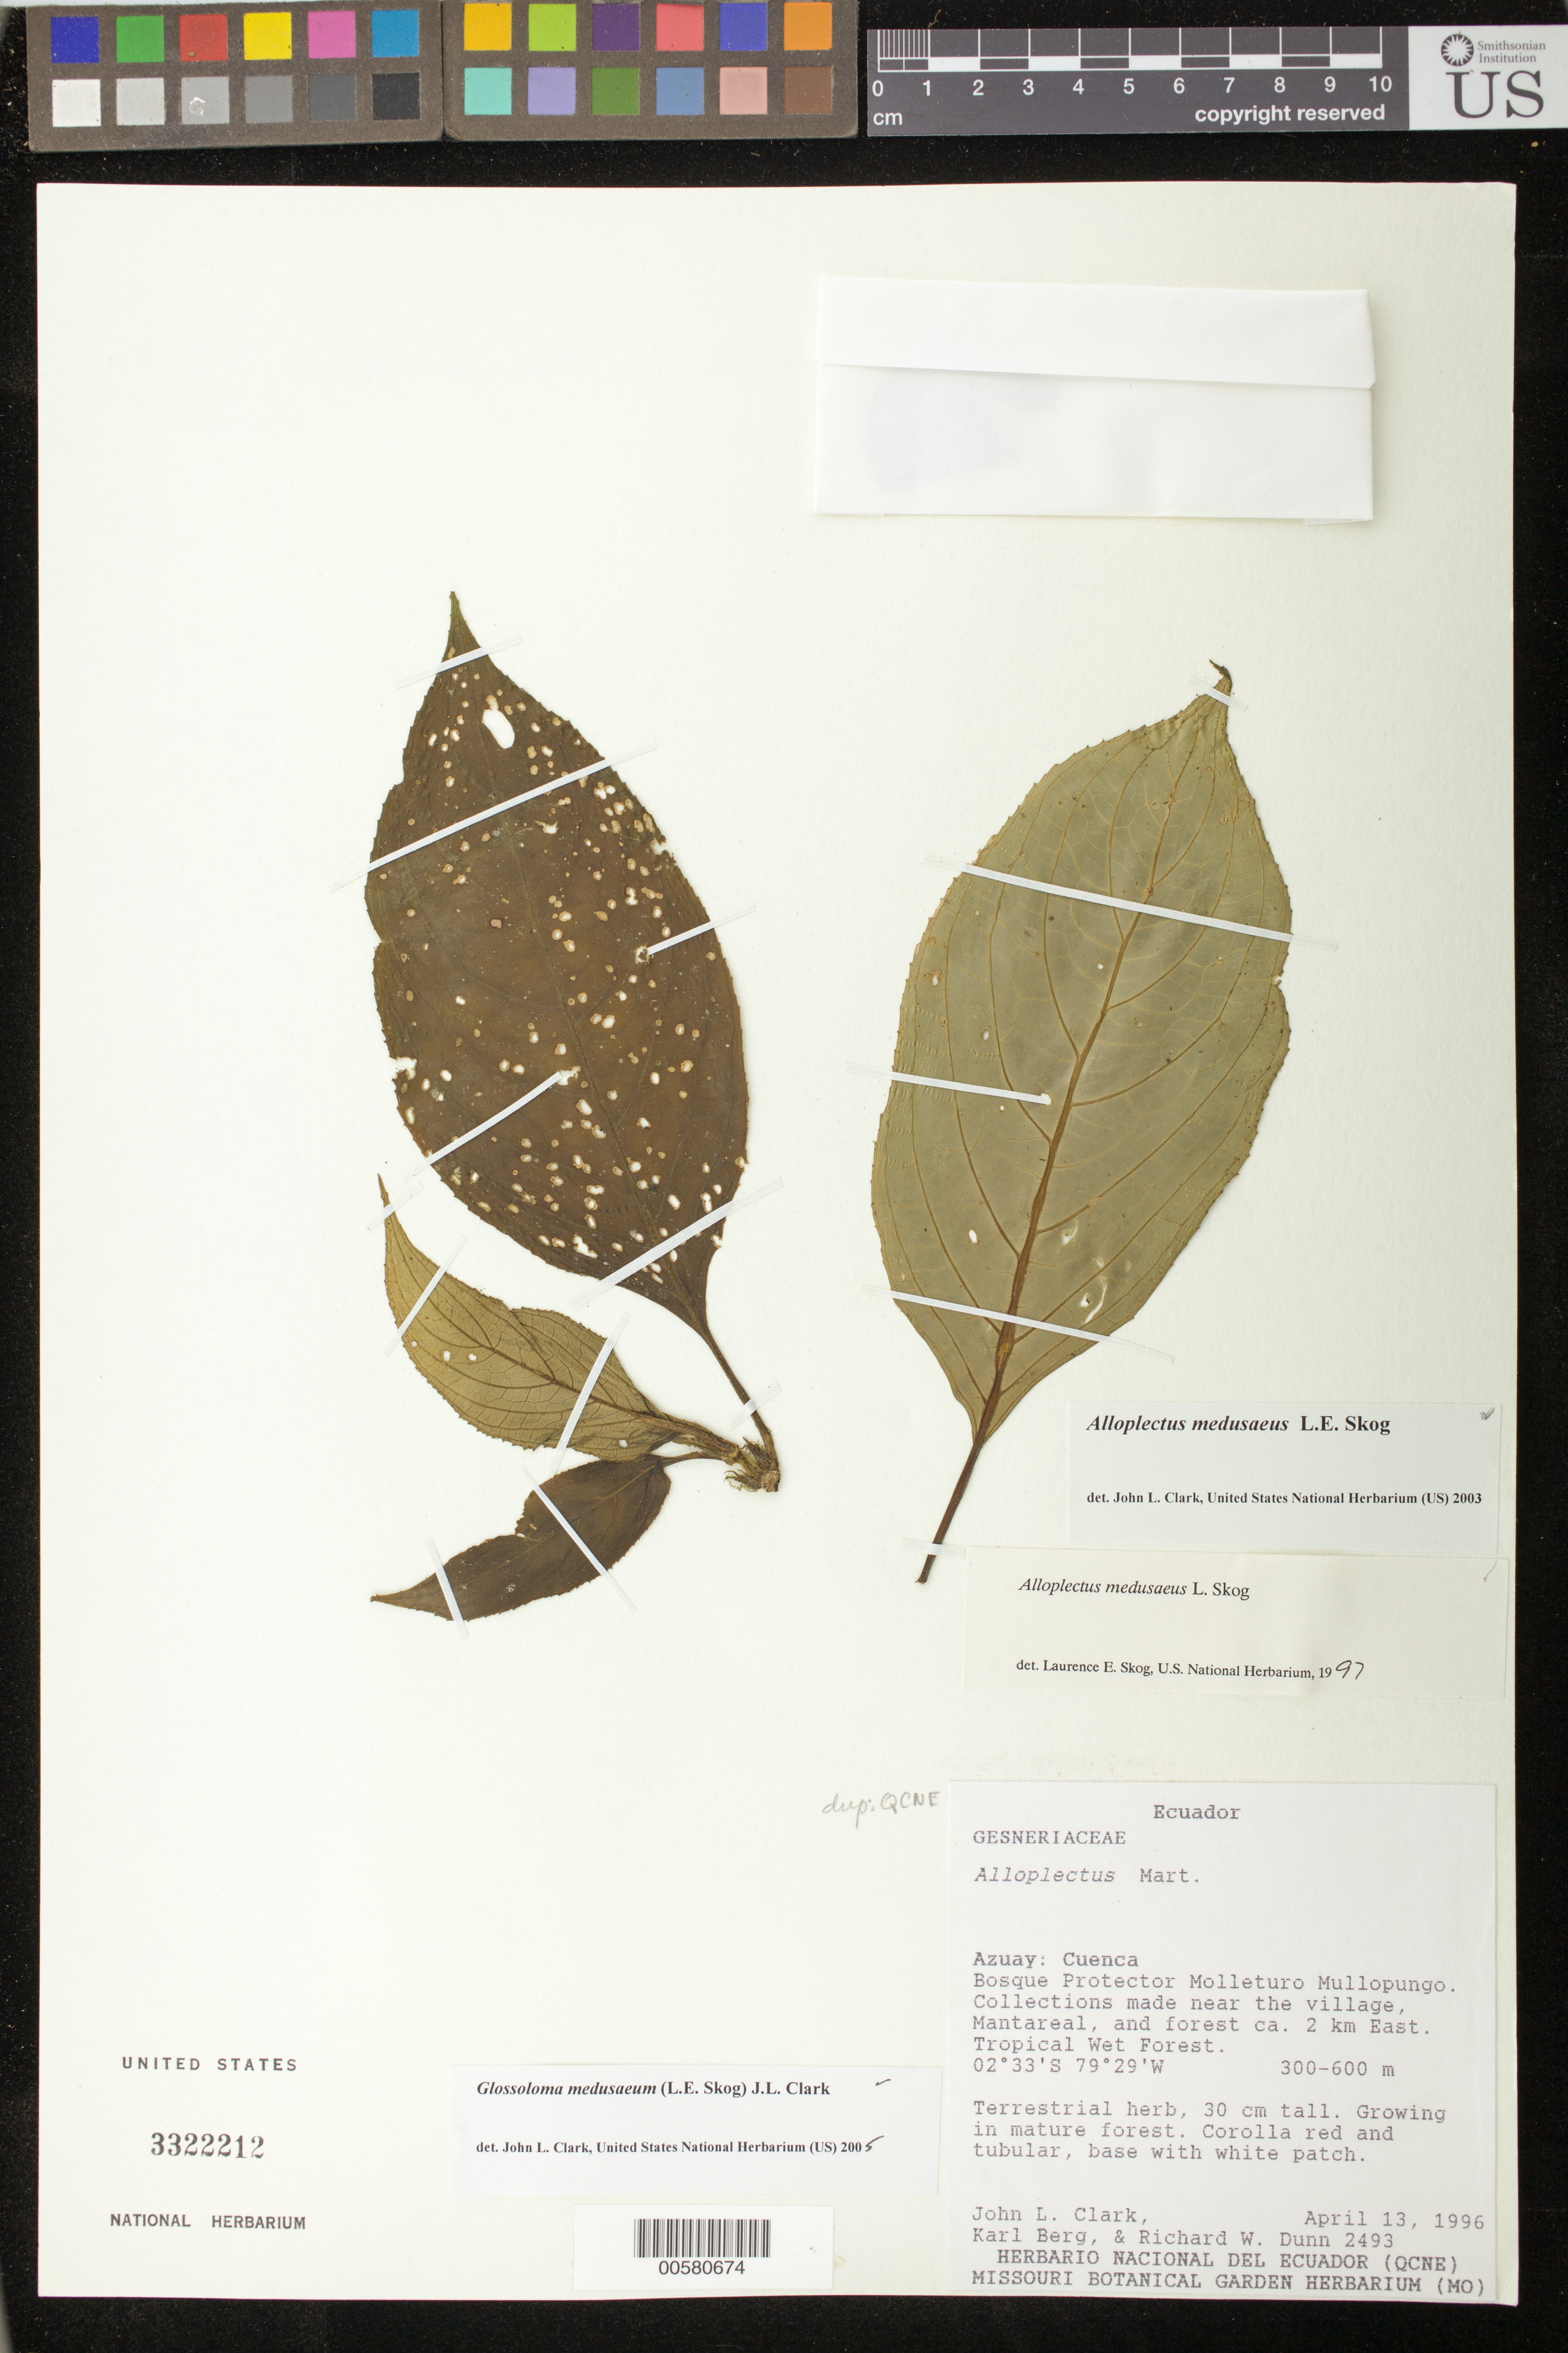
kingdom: Plantae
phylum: Tracheophyta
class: Magnoliopsida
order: Lamiales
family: Gesneriaceae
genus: Glossoloma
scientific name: Glossoloma medusaeum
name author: (L.E. Skog) J.L. Clark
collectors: J. L. Clark, K. Berg & R. Dunn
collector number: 2493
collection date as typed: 13 Apr 1996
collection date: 1996-04-13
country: Ecuador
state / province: Azuay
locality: Cuenca: Bosque Protector Molleturo Mullopungo, between the village, Mantareal and forest ca. 2 km E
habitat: Tropical wet forest; in mature forest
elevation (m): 300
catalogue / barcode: US 3322212